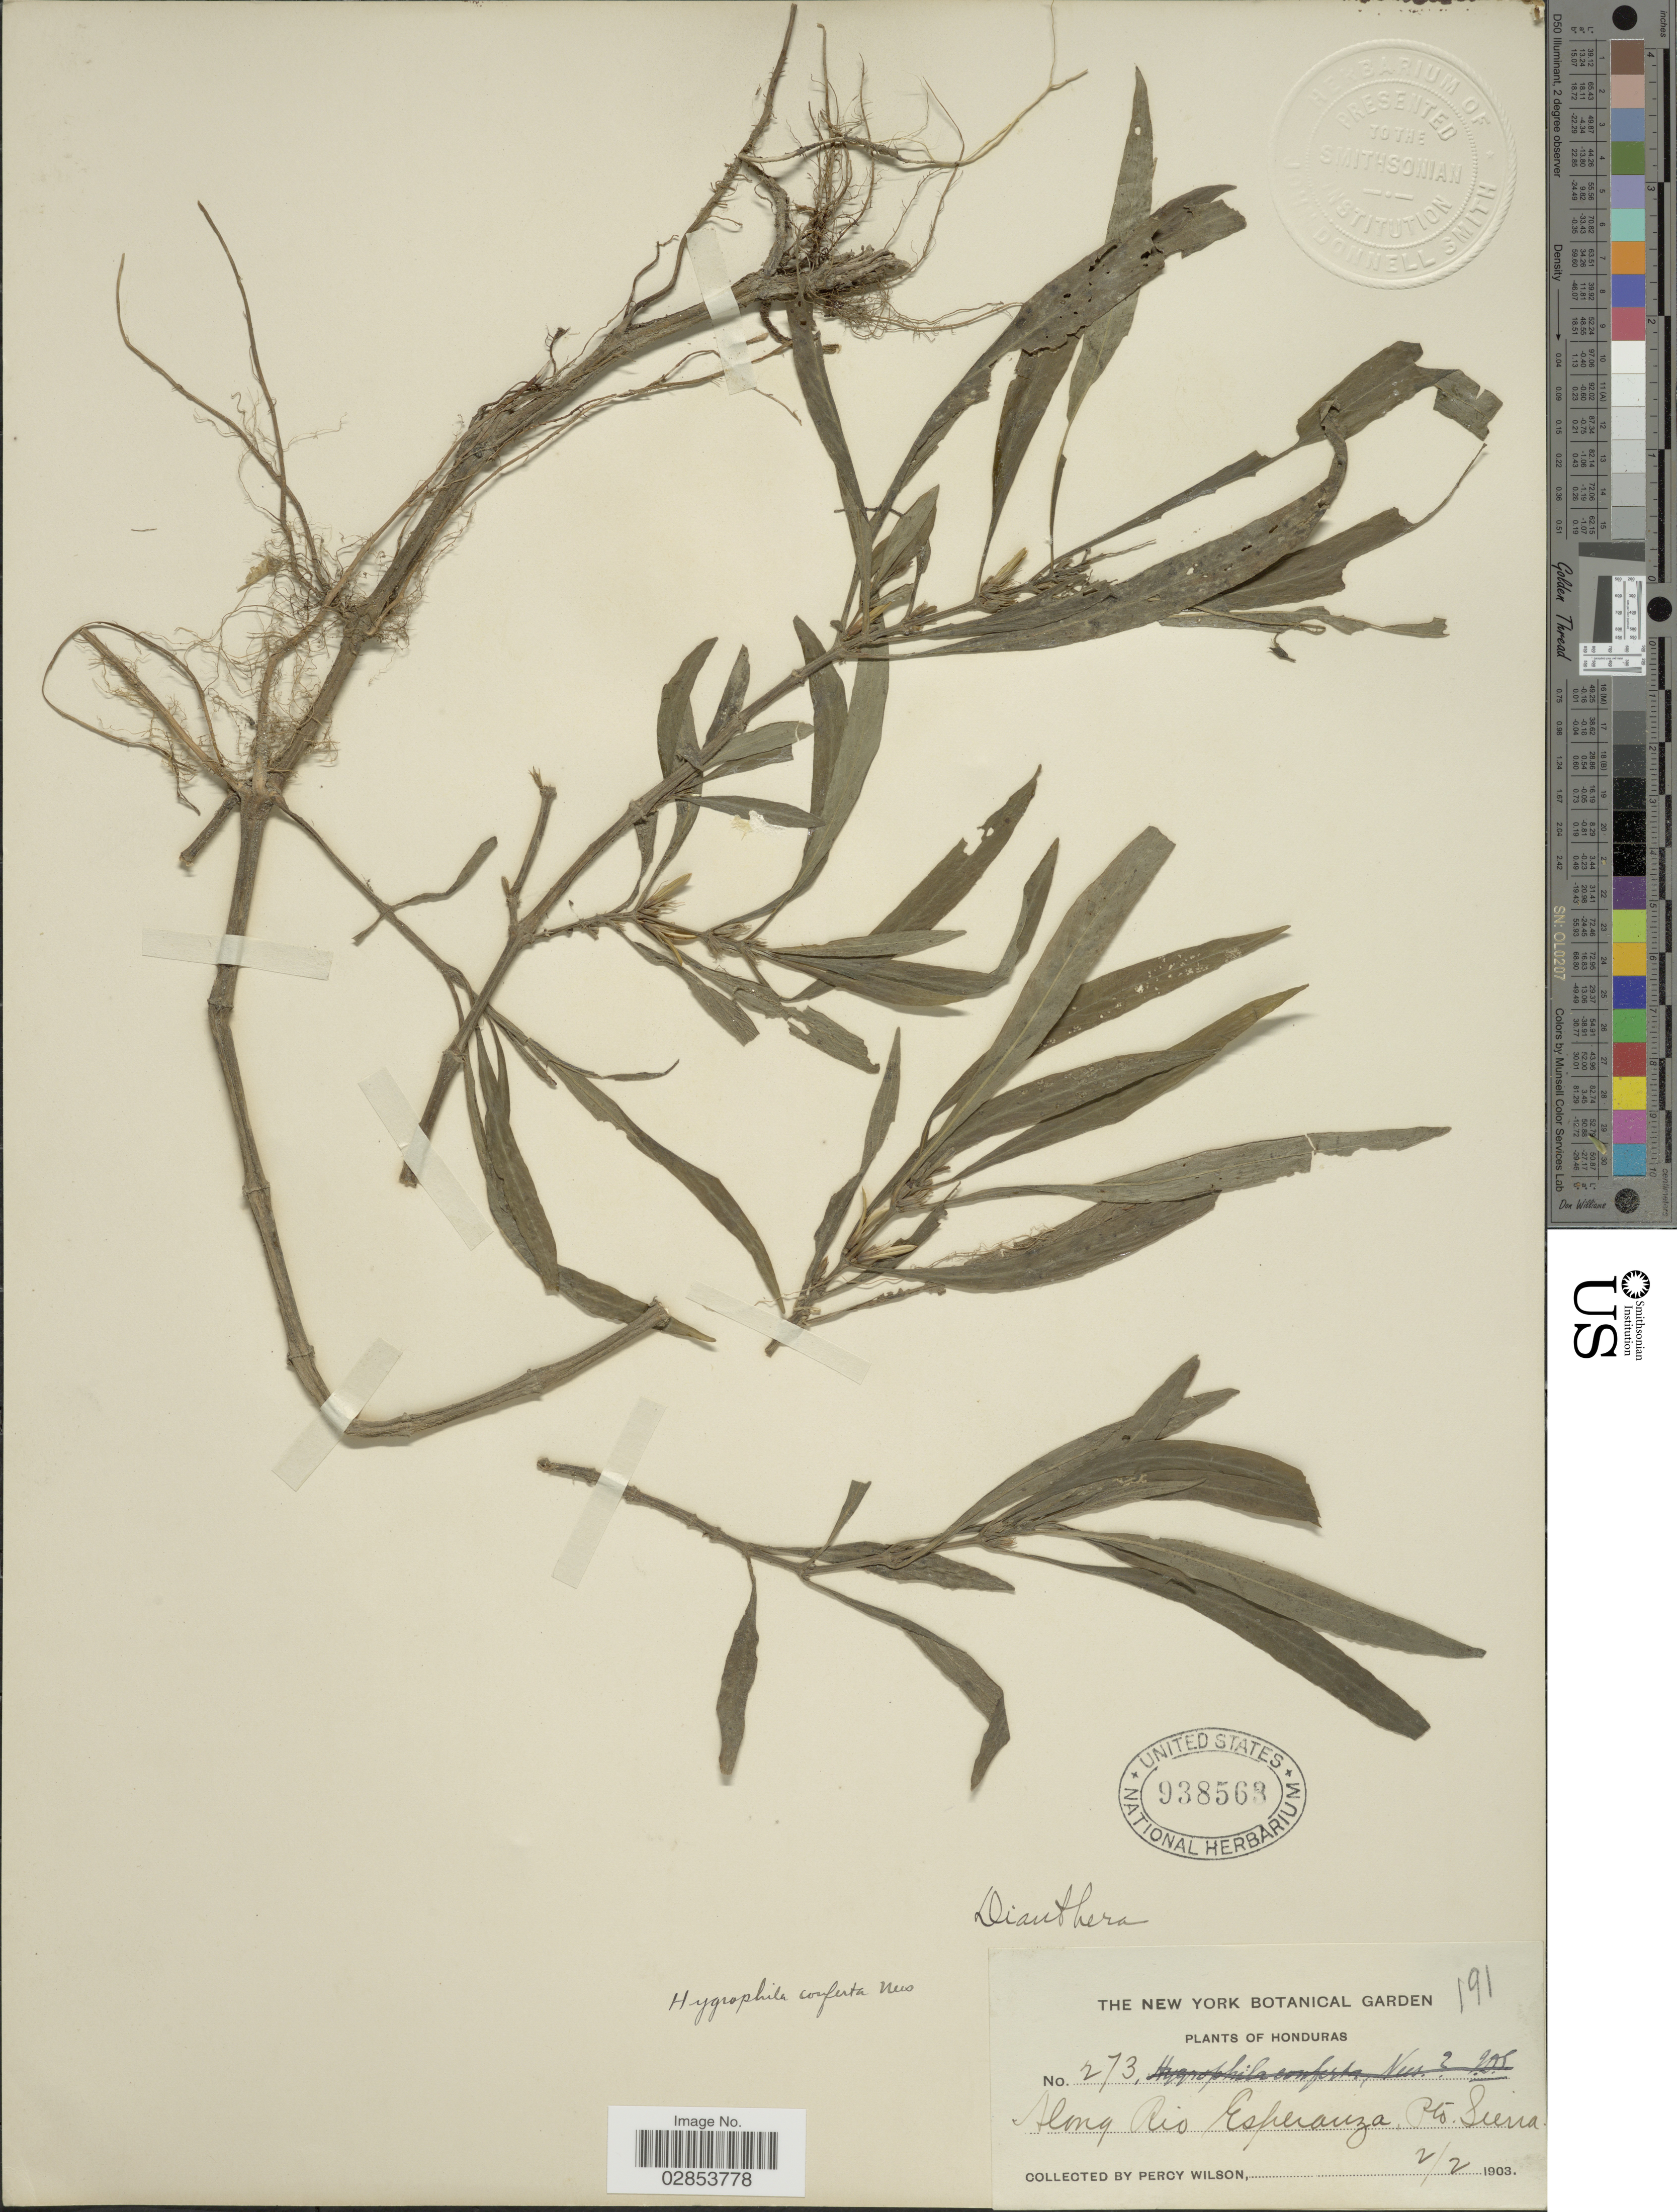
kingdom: Plantae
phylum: Tracheophyta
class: Magnoliopsida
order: Lamiales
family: Acanthaceae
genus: Hygrophila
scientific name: Hygrophila costata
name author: Nees & T. Nees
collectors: P. Wilson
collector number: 273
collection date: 1903-02-02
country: Honduras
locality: Along Rio Esperanza, Pto. Sierra.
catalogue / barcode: US 938563